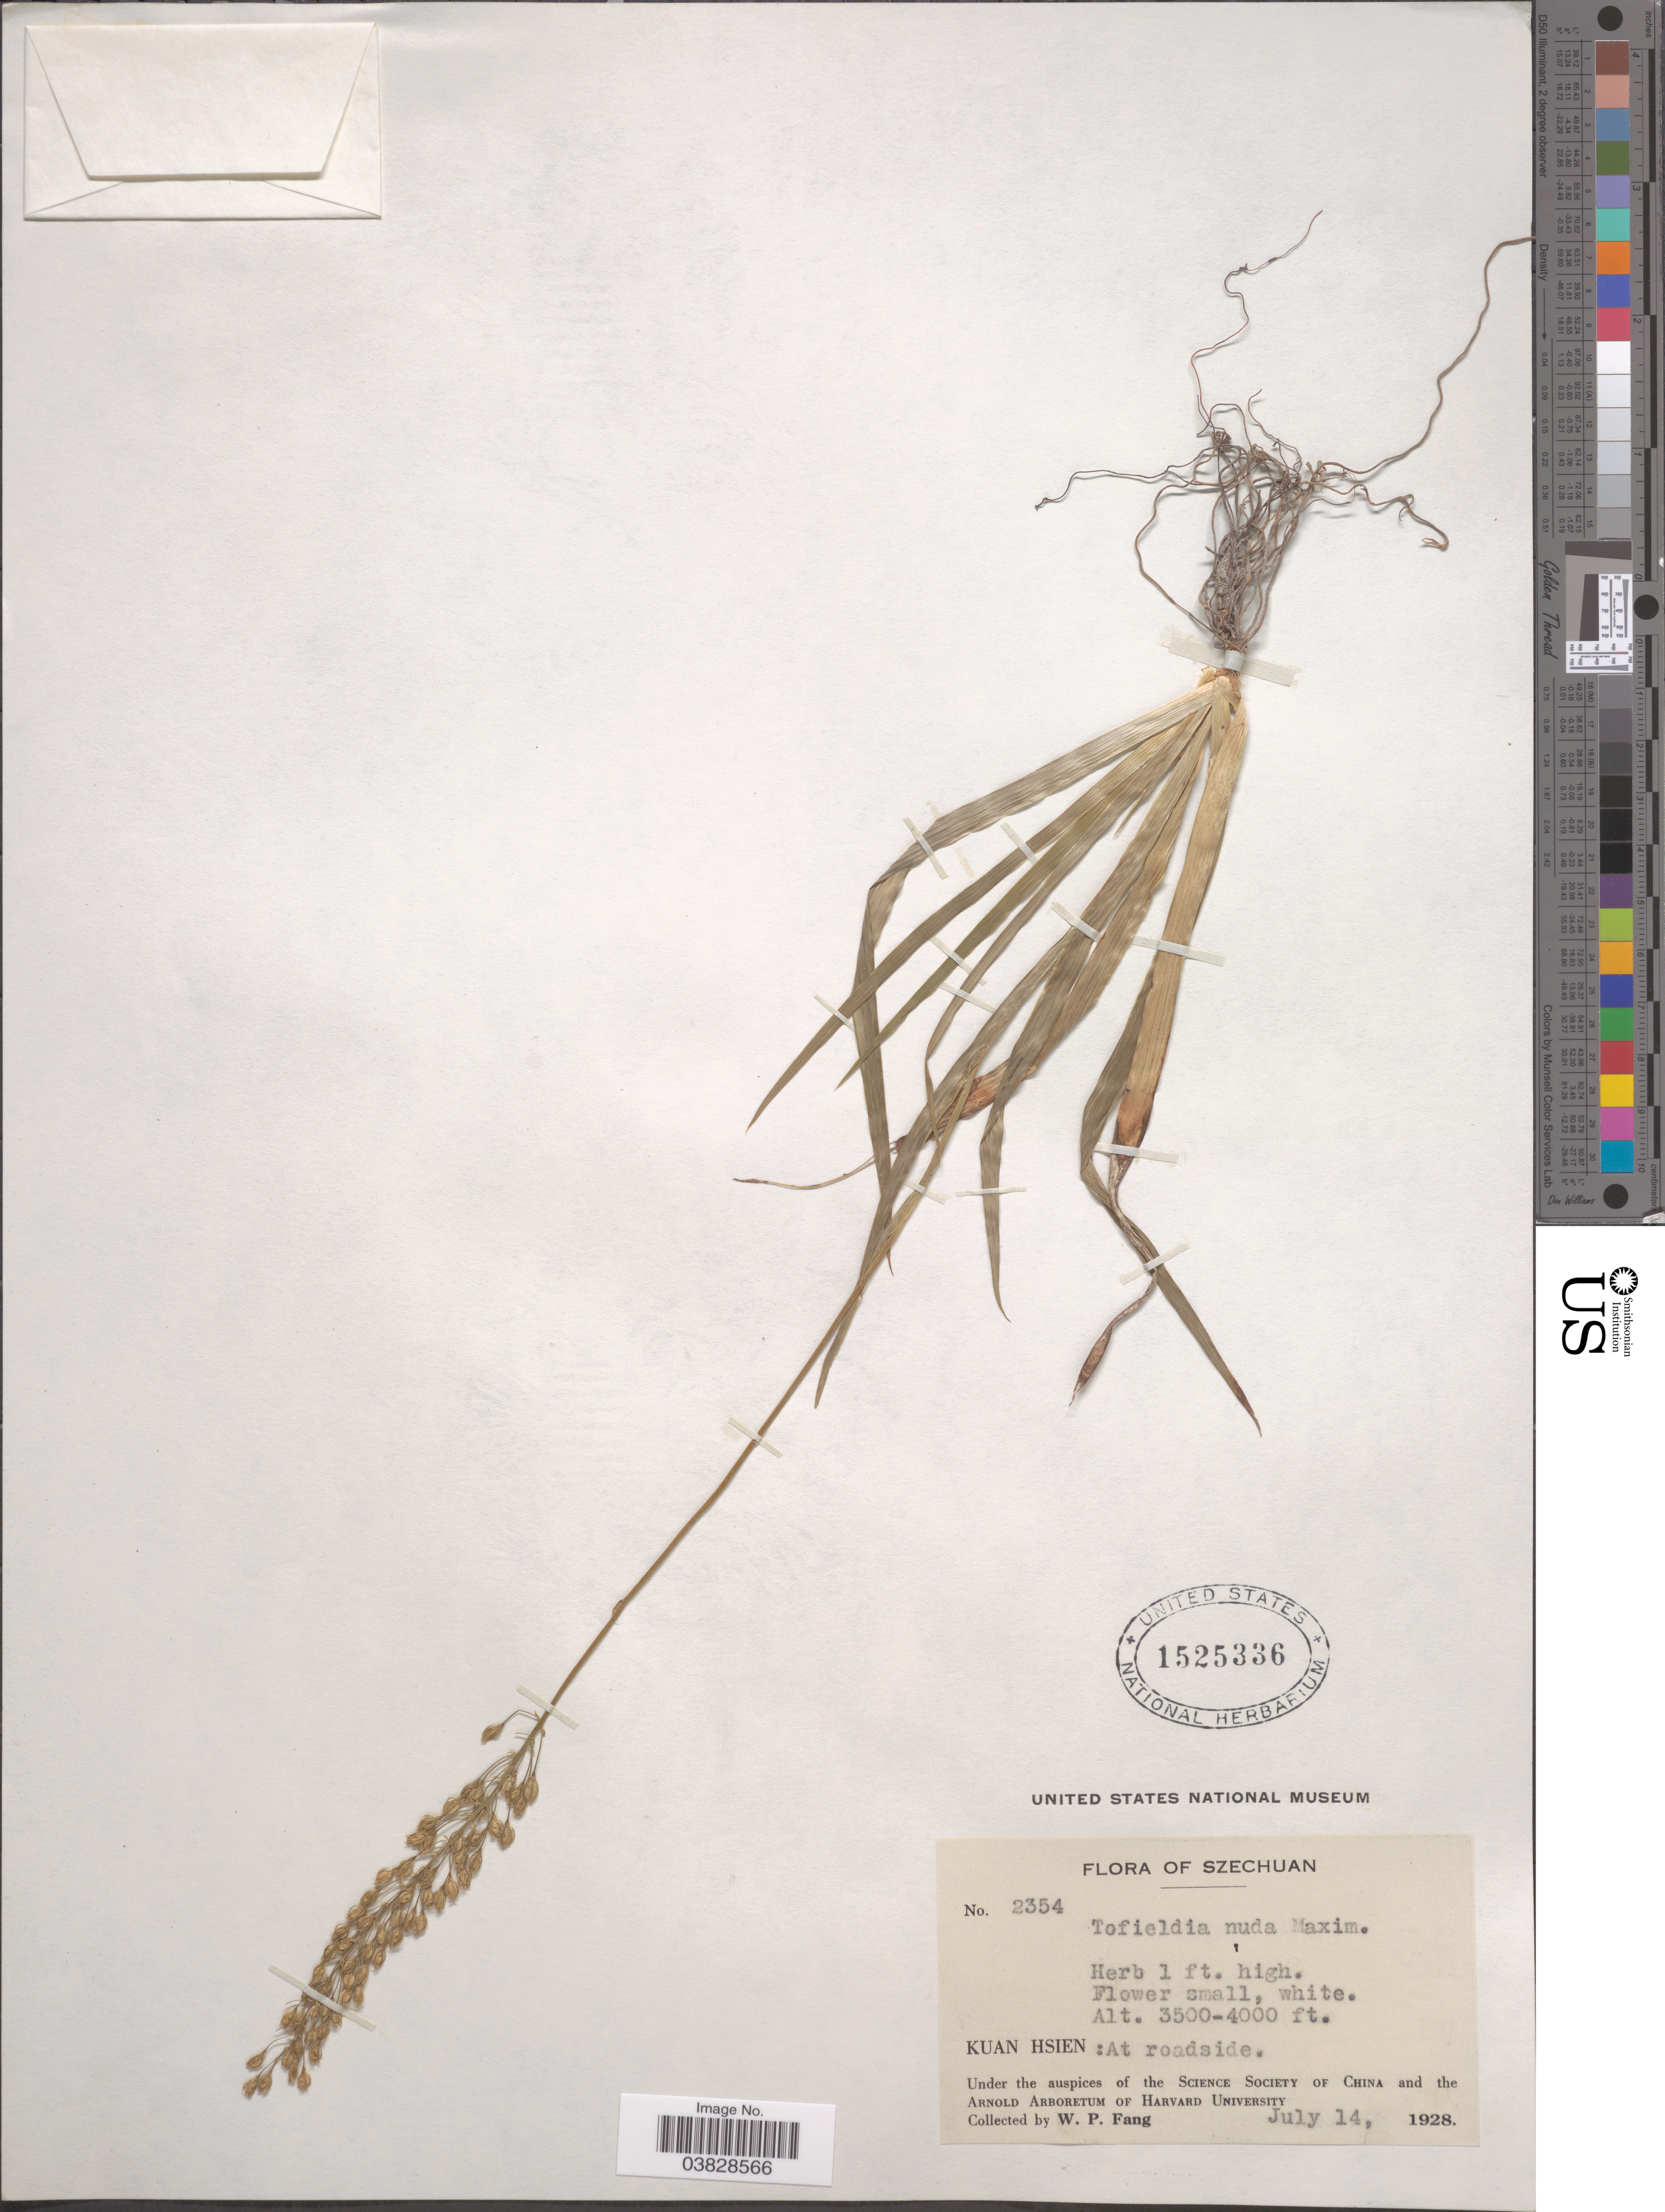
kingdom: Plantae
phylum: Tracheophyta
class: Liliopsida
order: Alismatales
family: Tofieldiaceae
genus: Tofieldia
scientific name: Tofieldia nuda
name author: Maxim.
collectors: W. P. Fang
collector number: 2354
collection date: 1928-07-14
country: China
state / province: Sichuan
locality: Szechuan. Kuan Hsien: At roadside.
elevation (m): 1067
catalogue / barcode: US 1525336